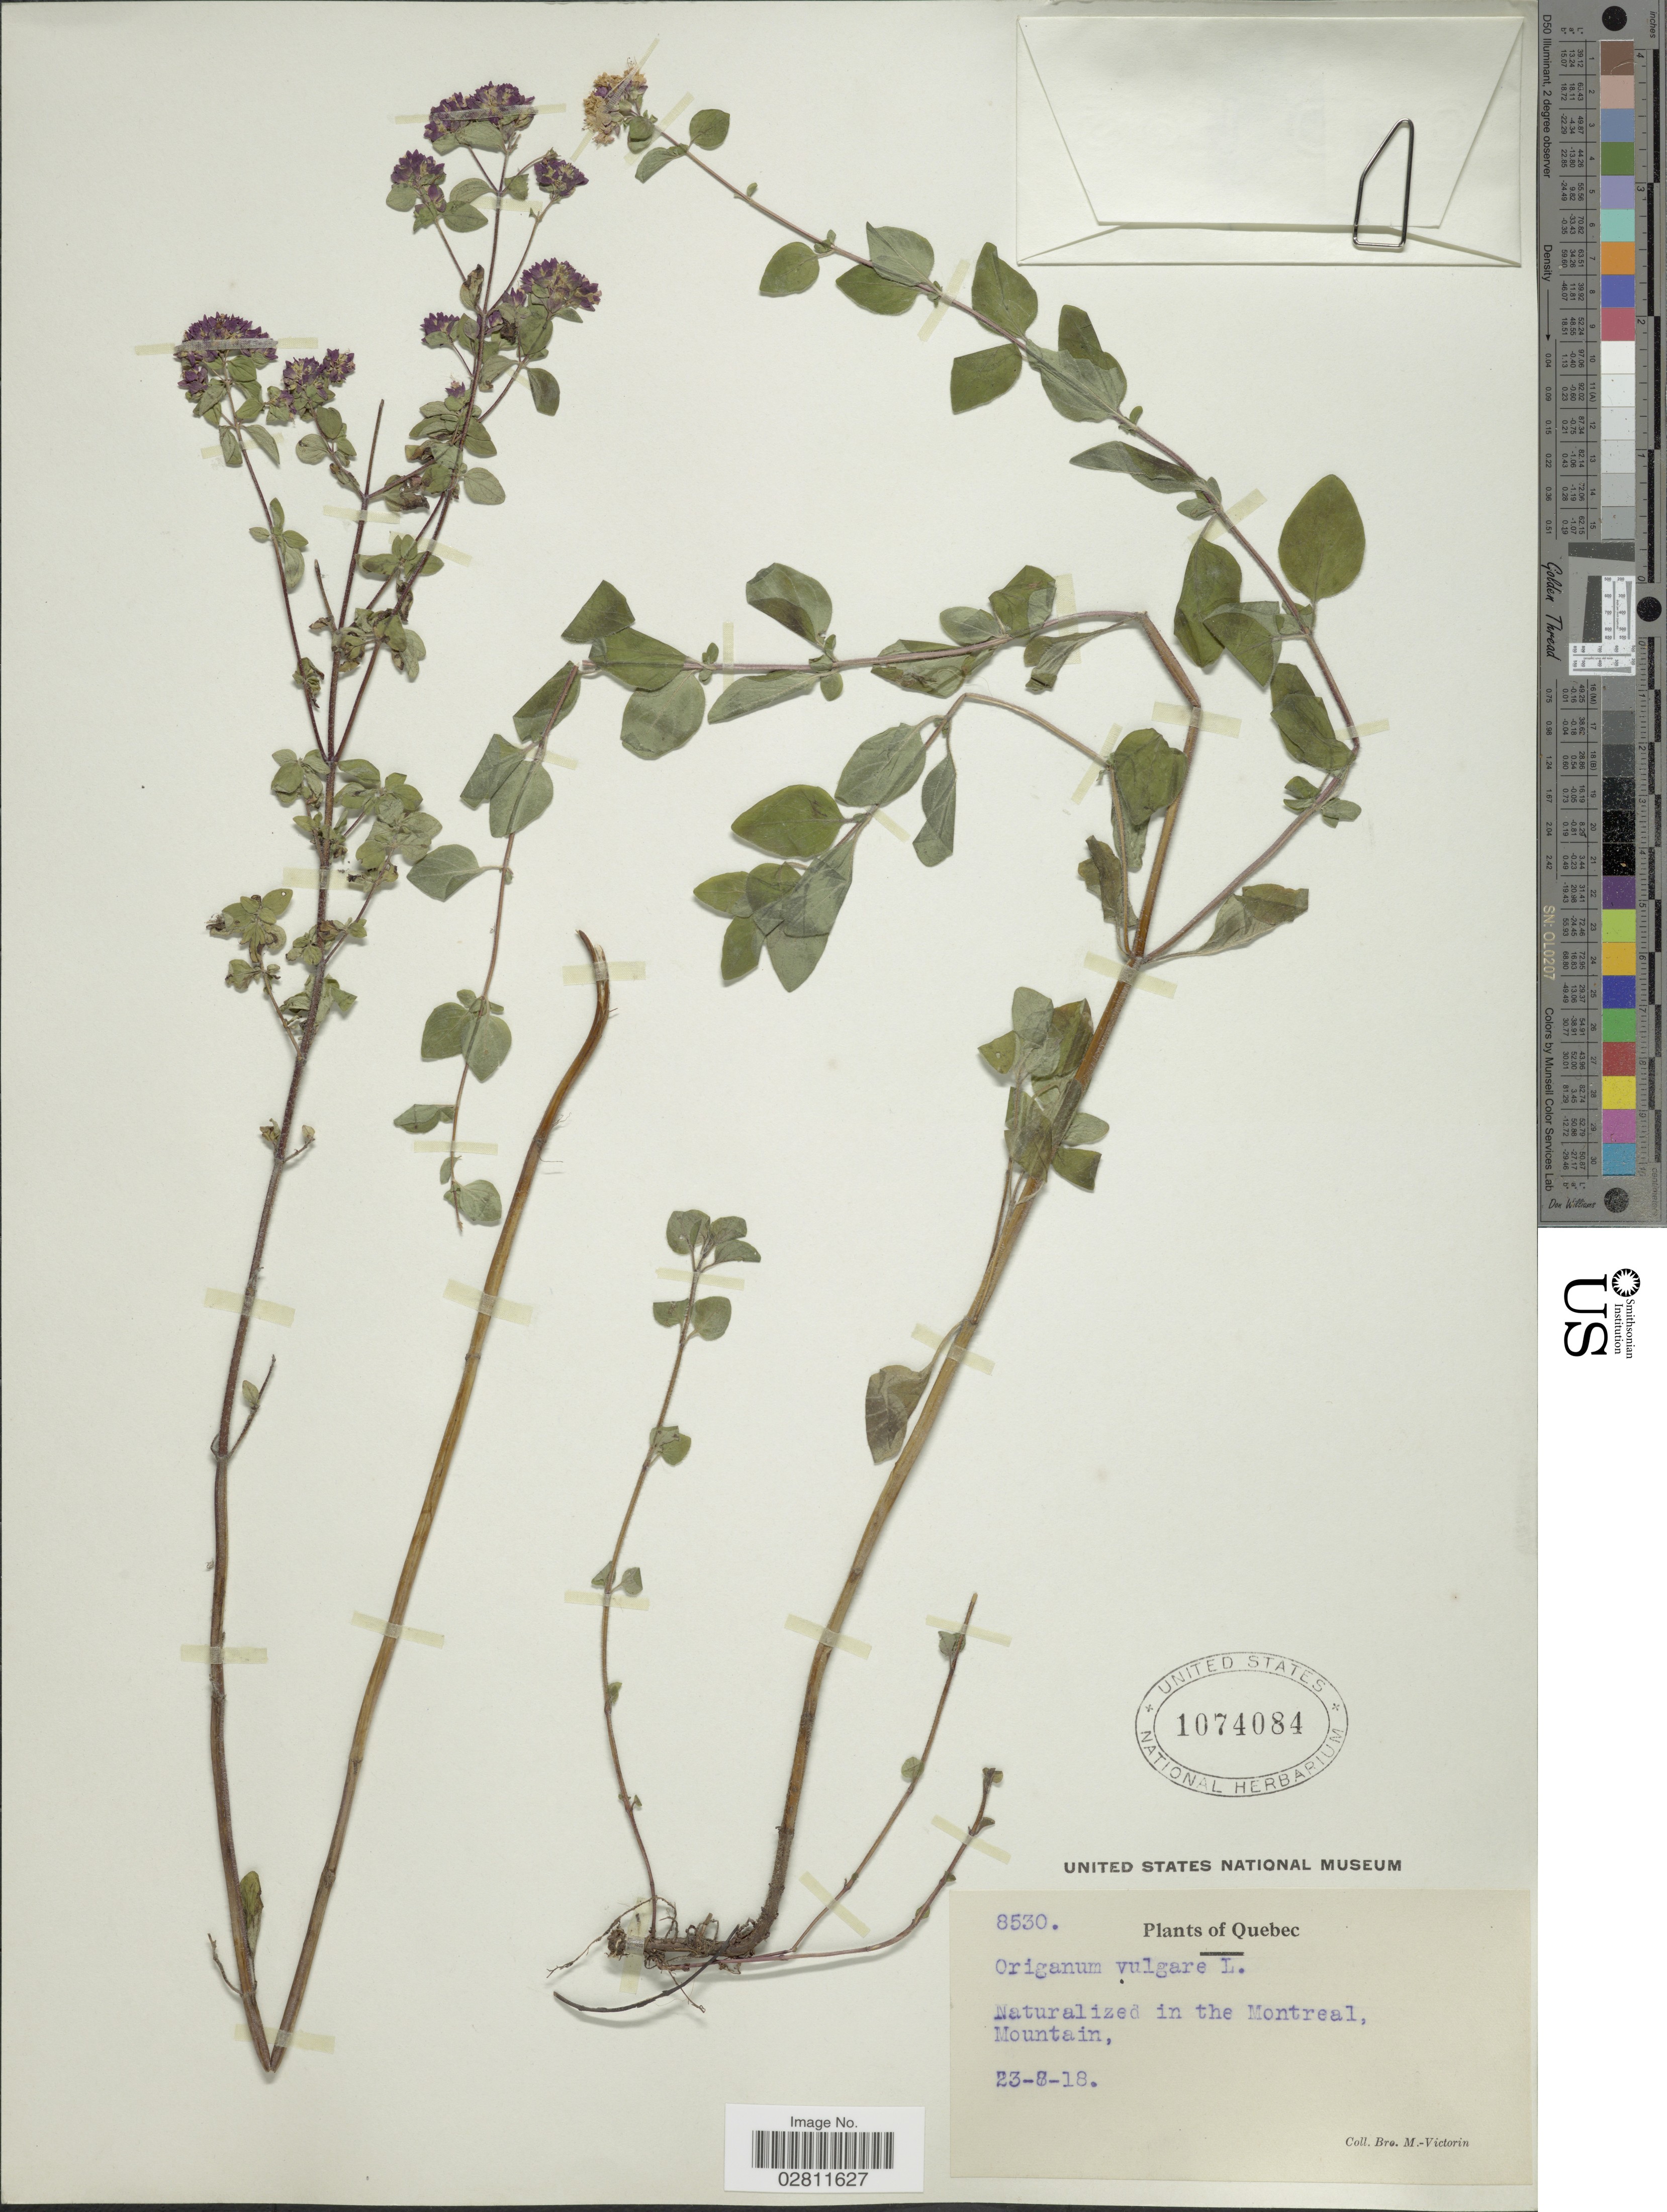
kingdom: Plantae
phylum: Tracheophyta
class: Magnoliopsida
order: Lamiales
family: Lamiaceae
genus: Origanum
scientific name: Origanum vulgare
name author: L.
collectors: Fr. Marie-Victorin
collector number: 8530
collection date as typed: Transcribed d/m/y: 23/7/18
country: Canada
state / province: Quebec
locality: Naturalized in Montreal, Mountain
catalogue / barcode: US 1074084